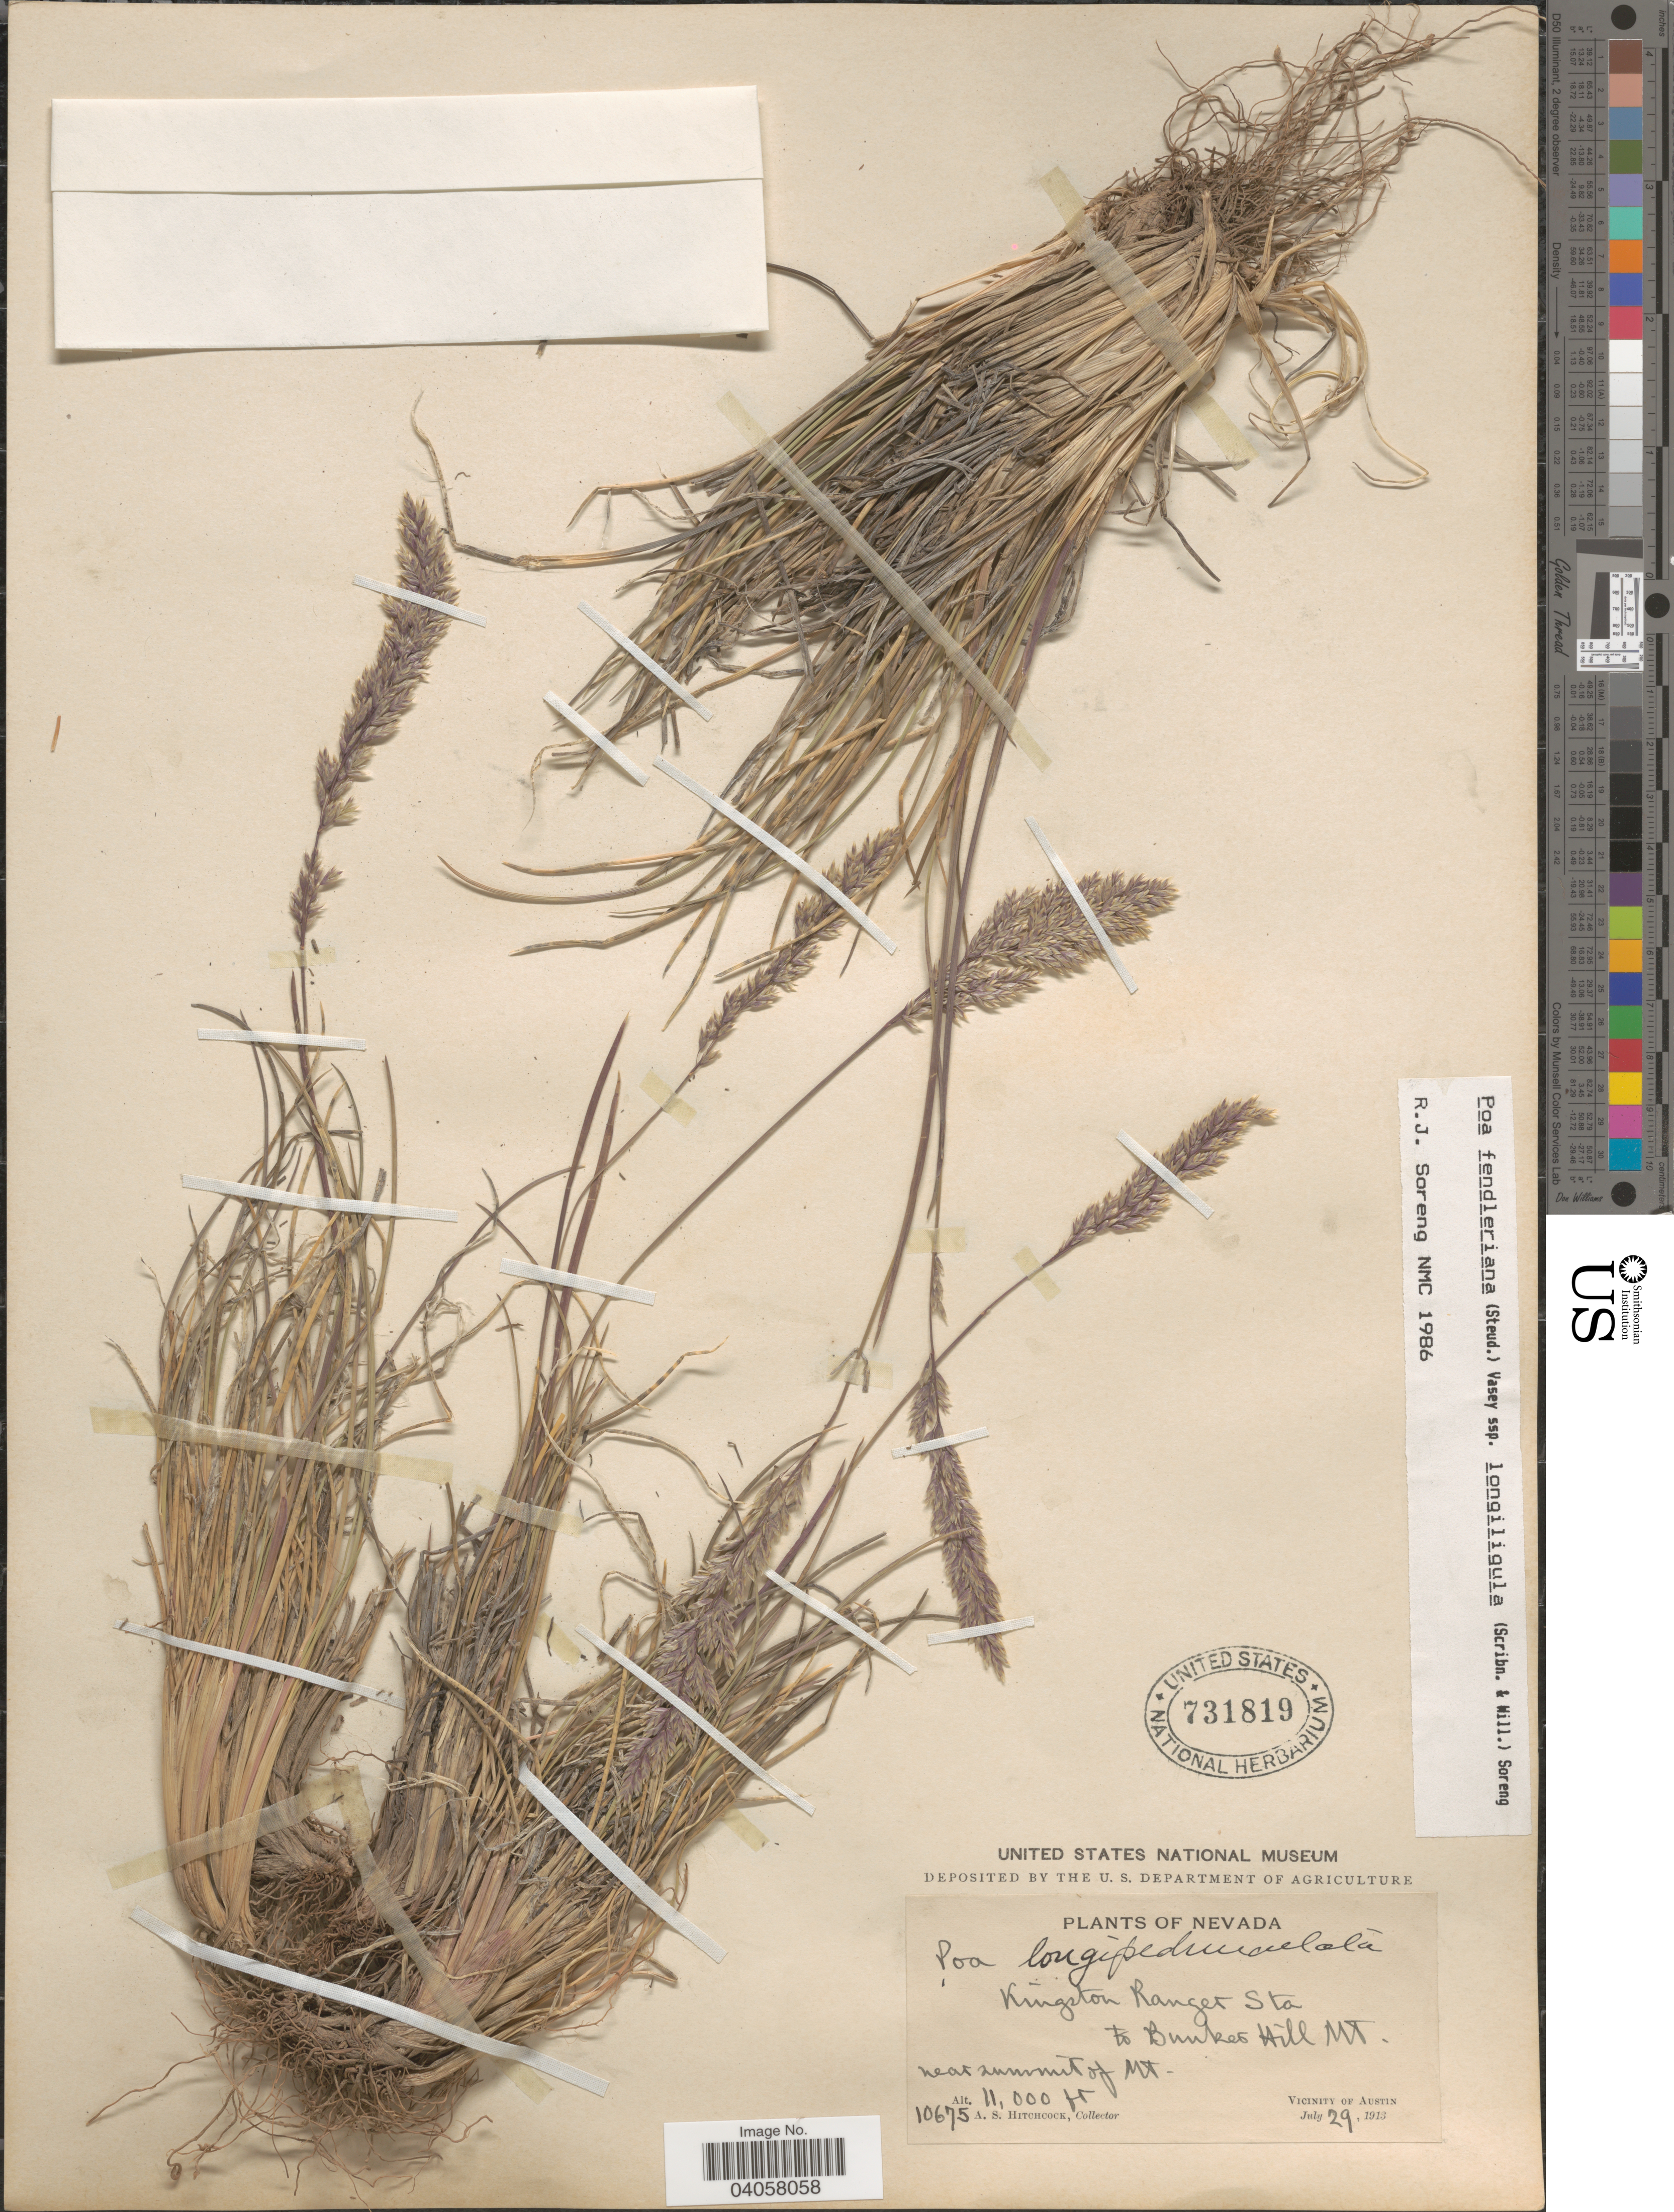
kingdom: Plantae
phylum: Tracheophyta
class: Liliopsida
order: Poales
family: Poaceae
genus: Poa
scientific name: Poa fendleriana subsp. longiligula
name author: (Scribn. & T.A. Williams) Soreng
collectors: A. S. Hitchcock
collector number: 10675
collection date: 1913-07-29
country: United States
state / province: Nevada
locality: Kingston Ranger Sta to Bunker Hill Mt. near summit of Mt. Vicinity of Austin.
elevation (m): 3353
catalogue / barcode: US 731819